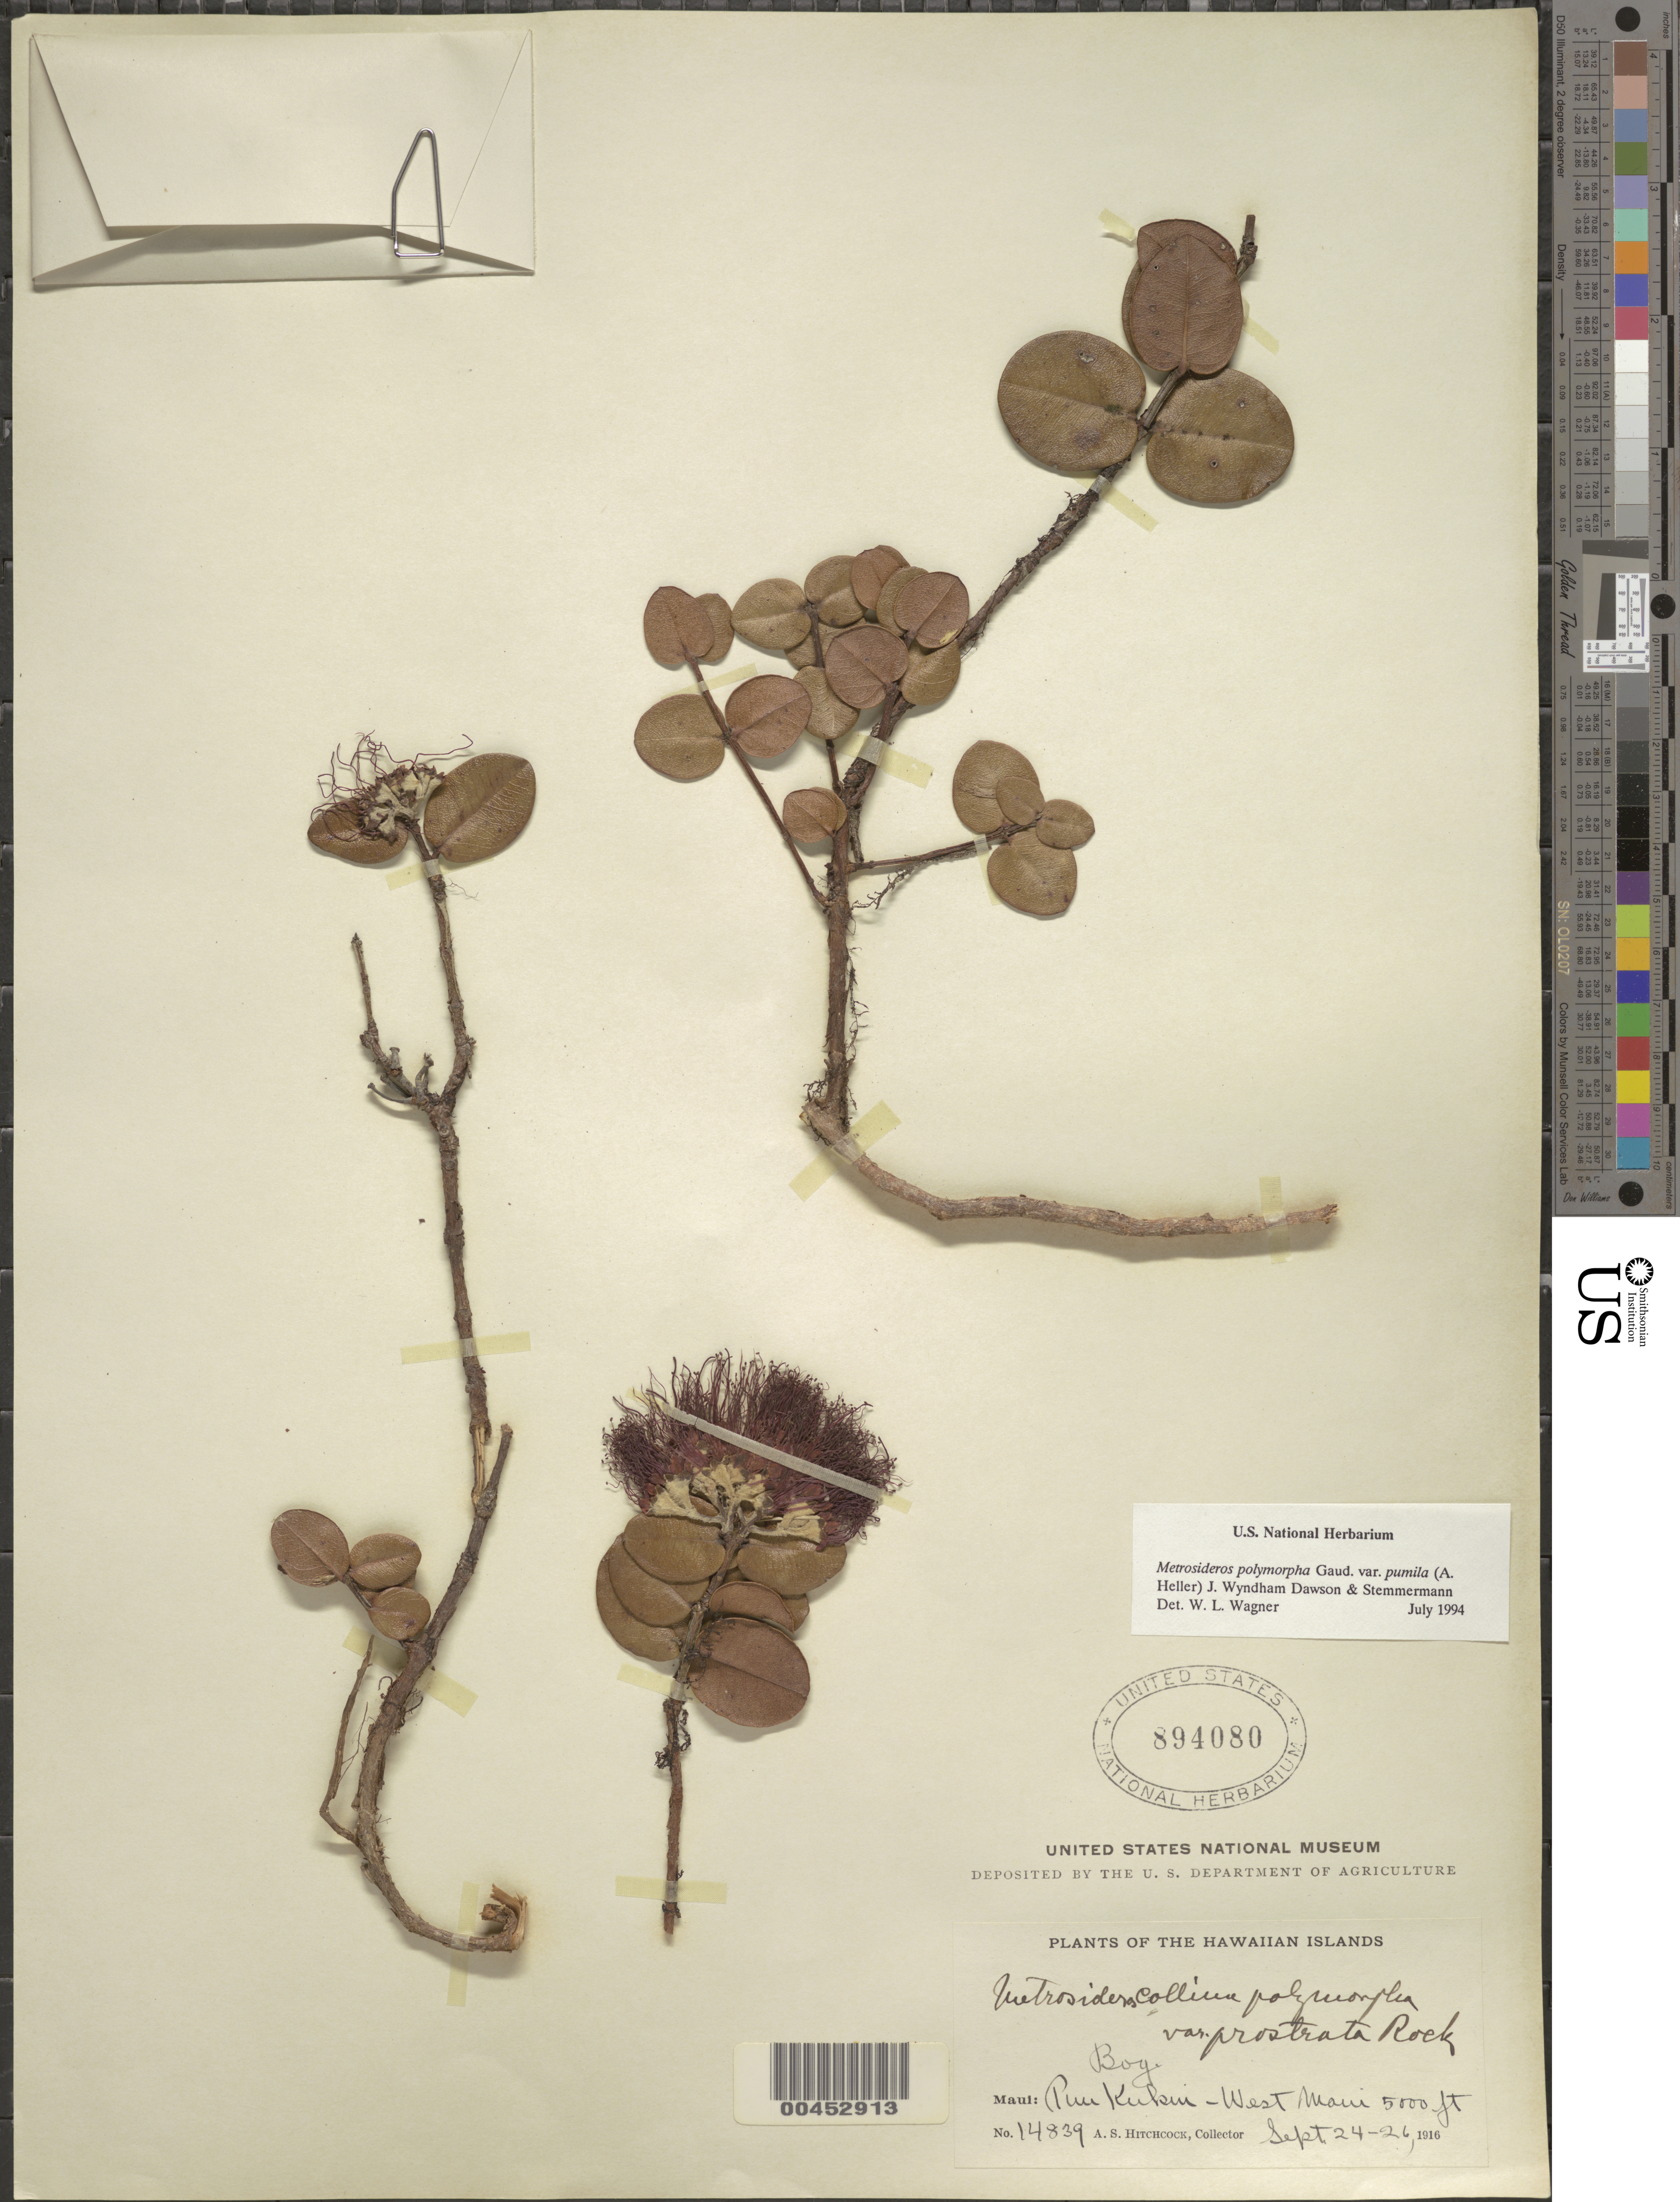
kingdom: Plantae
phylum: Tracheophyta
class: Magnoliopsida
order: Myrtales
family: Myrtaceae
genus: Metrosideros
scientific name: Metrosideros polymorpha var. pumila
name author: (A. Heller) J.W. Dawson & Stemmerm.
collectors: A. S. Hitchcock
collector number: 14839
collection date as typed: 24 Sep 1916 to 26 Sep 1916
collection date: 1916-09-24/1916-09-26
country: United States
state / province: Hawaii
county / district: Maui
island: Maui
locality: Puu Kukui - W Maui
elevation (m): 1524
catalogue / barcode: US 894080